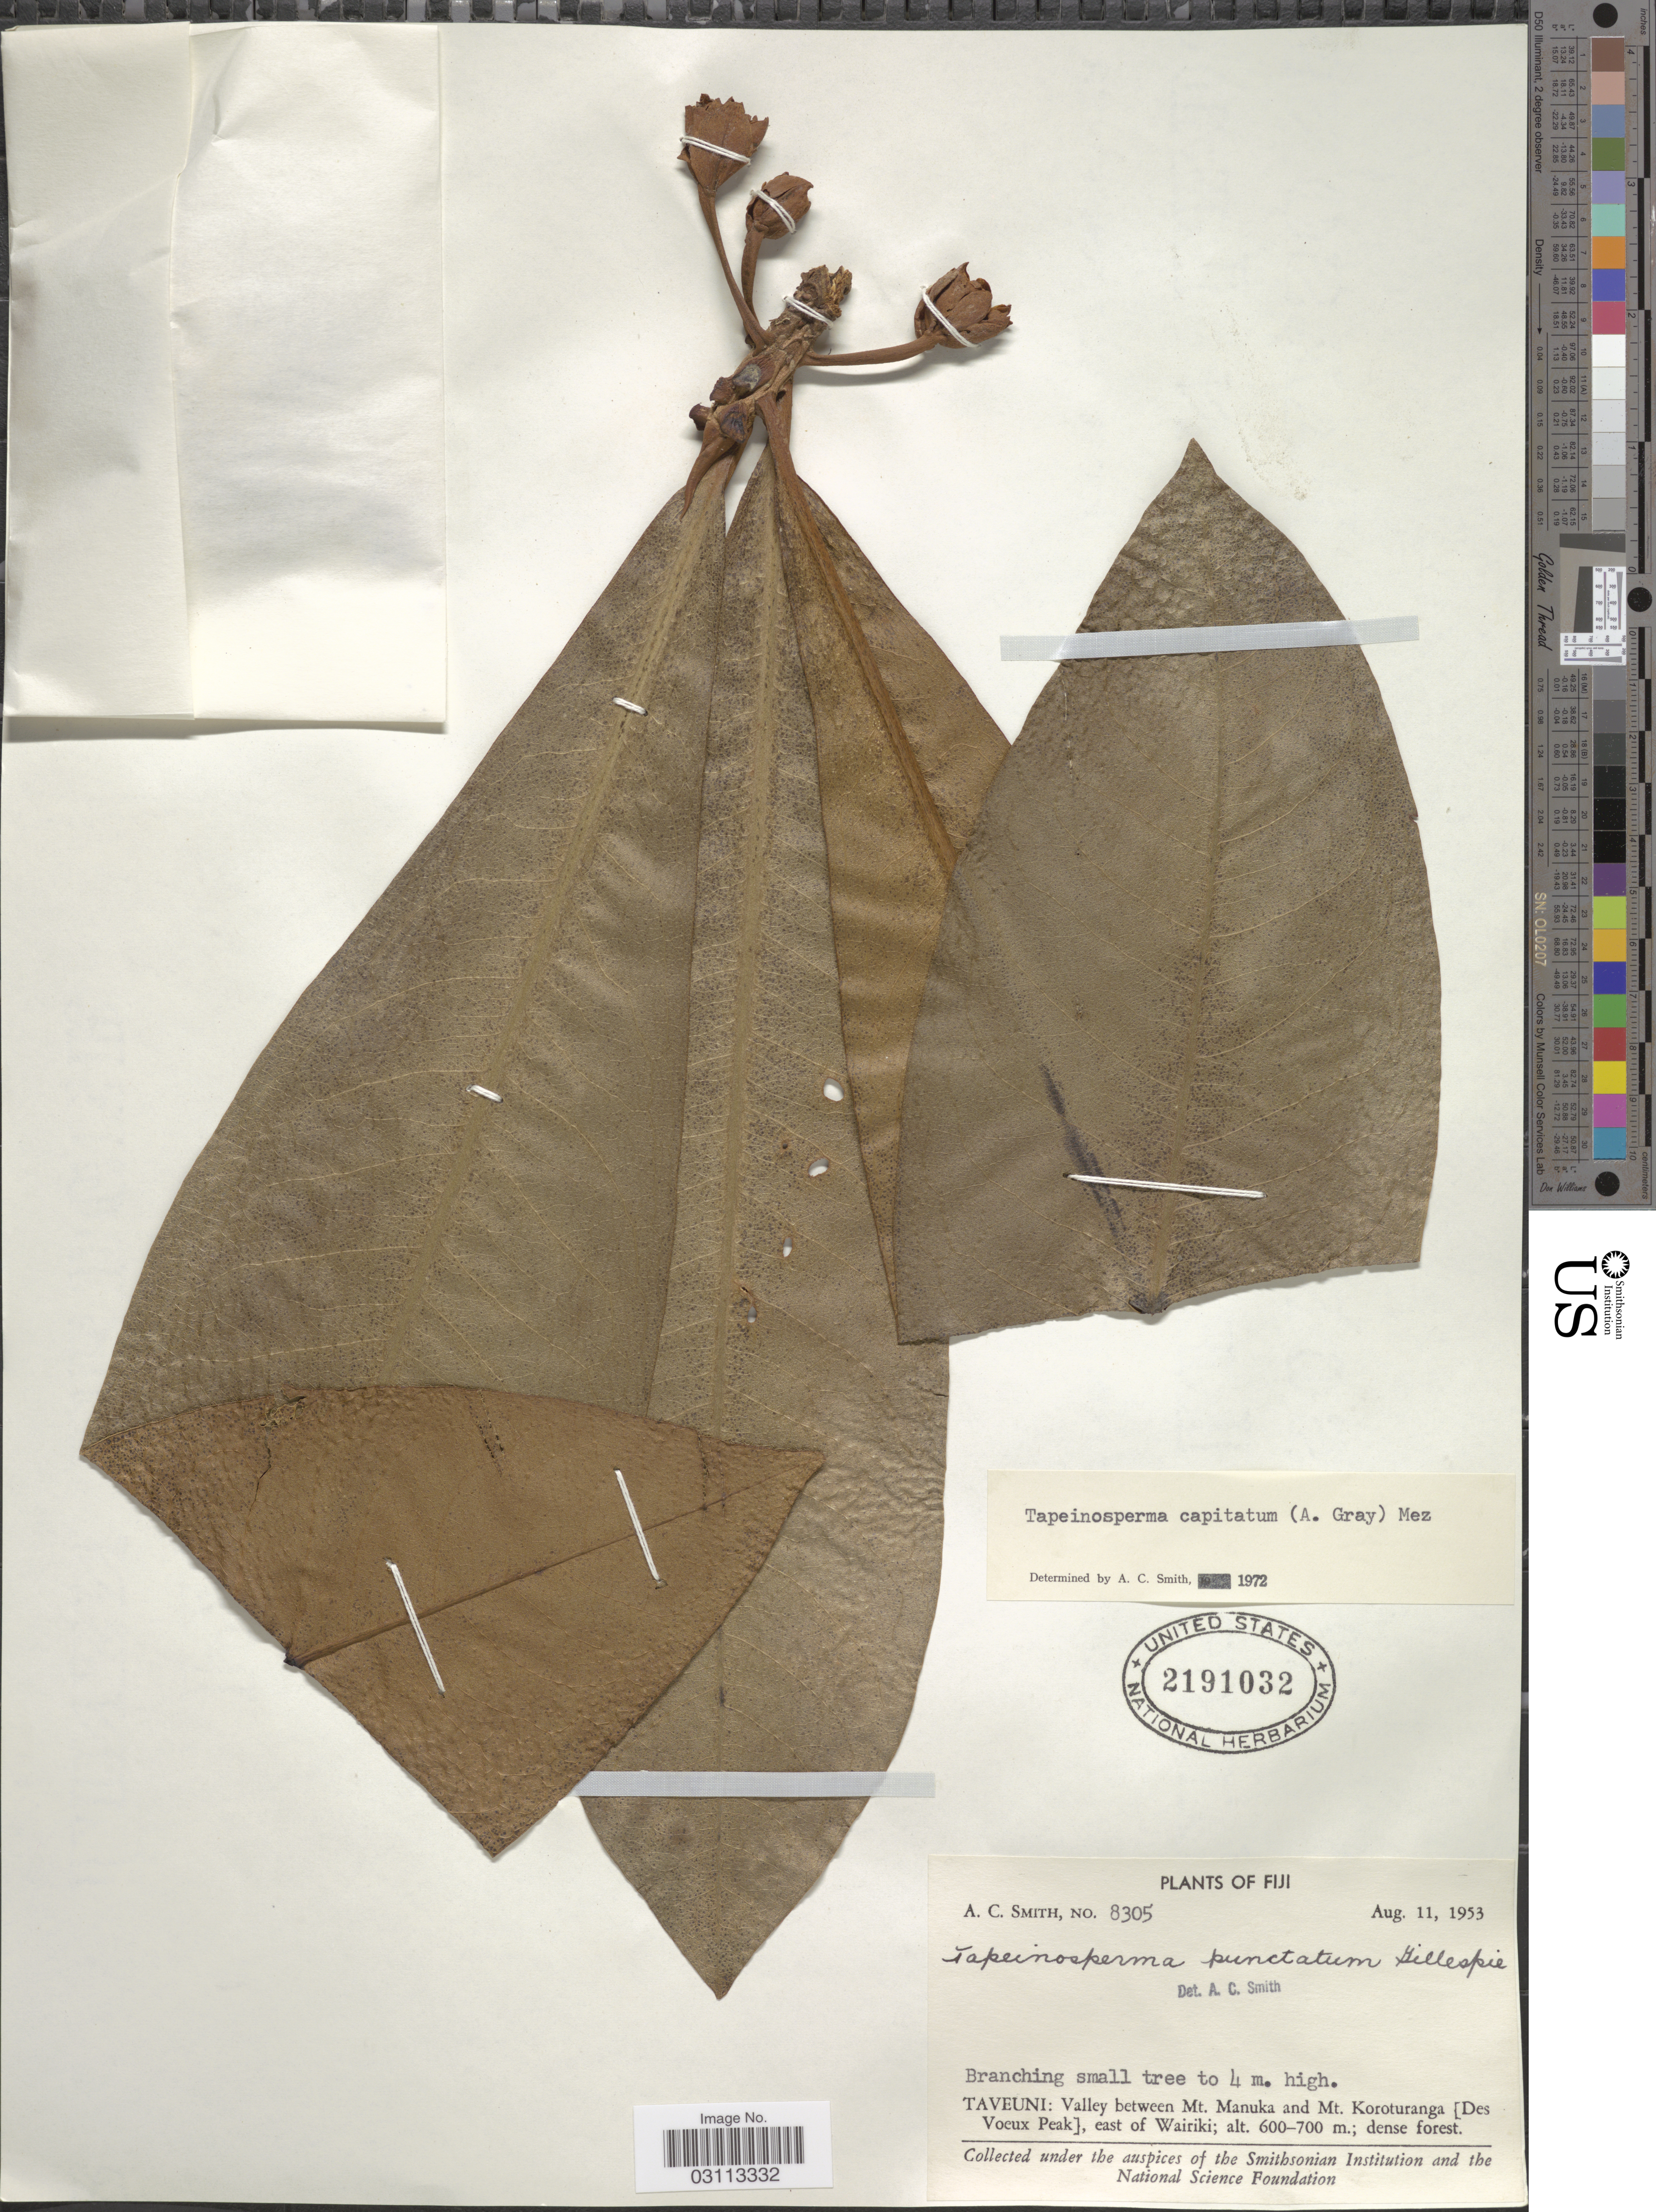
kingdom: Plantae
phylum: Tracheophyta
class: Magnoliopsida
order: Ericales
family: Primulaceae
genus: Tapeinosperma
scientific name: Tapeinosperma capitatum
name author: (A. Gray) Mez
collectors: A. C. Smith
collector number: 8305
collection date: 1953-08-11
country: Fiji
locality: Taveuni: Valley between Mt. Manuka and Mt. Koroturanga [Des Voeux Peak], east of Wairiki.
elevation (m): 600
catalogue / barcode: US 2191032